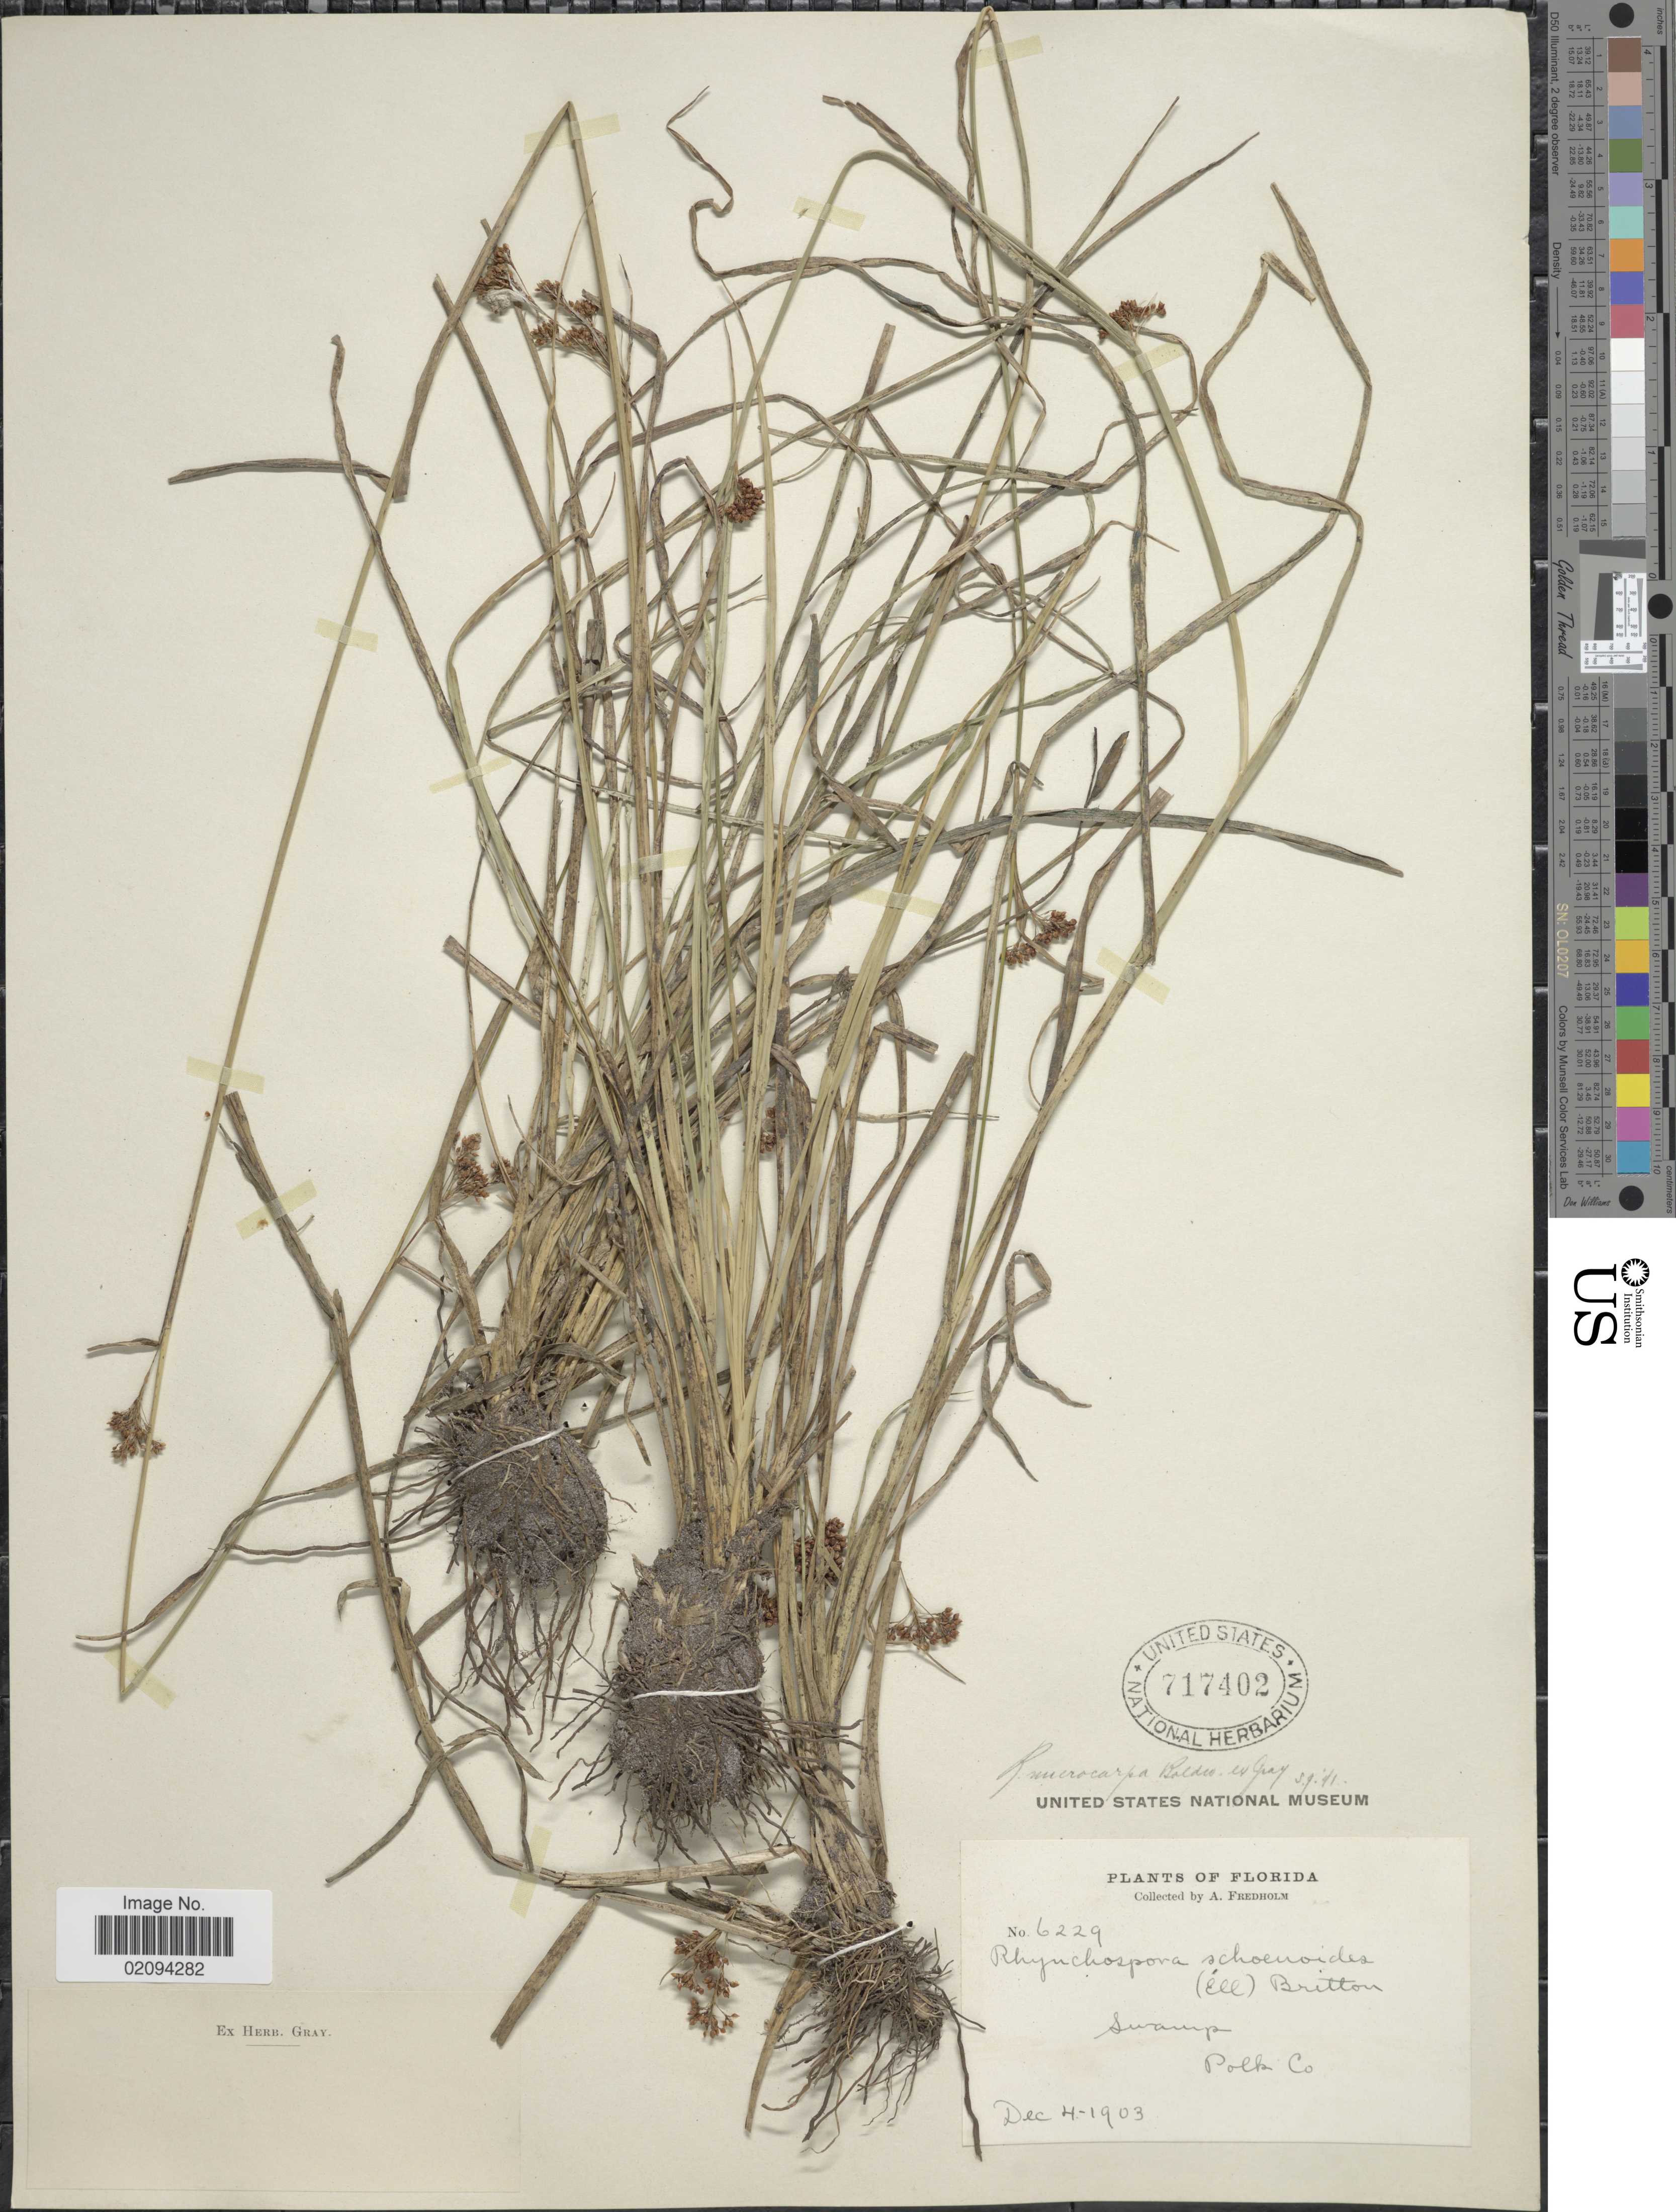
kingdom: Plantae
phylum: Tracheophyta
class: Liliopsida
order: Poales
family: Cyperaceae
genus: Rhynchospora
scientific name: Rhynchospora microcarpa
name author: Baldwin ex A. Gray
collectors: A. Fredholm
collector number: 6229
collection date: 1903-12-04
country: United States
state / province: Florida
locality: Swamp, Polk Co.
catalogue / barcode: US 717402